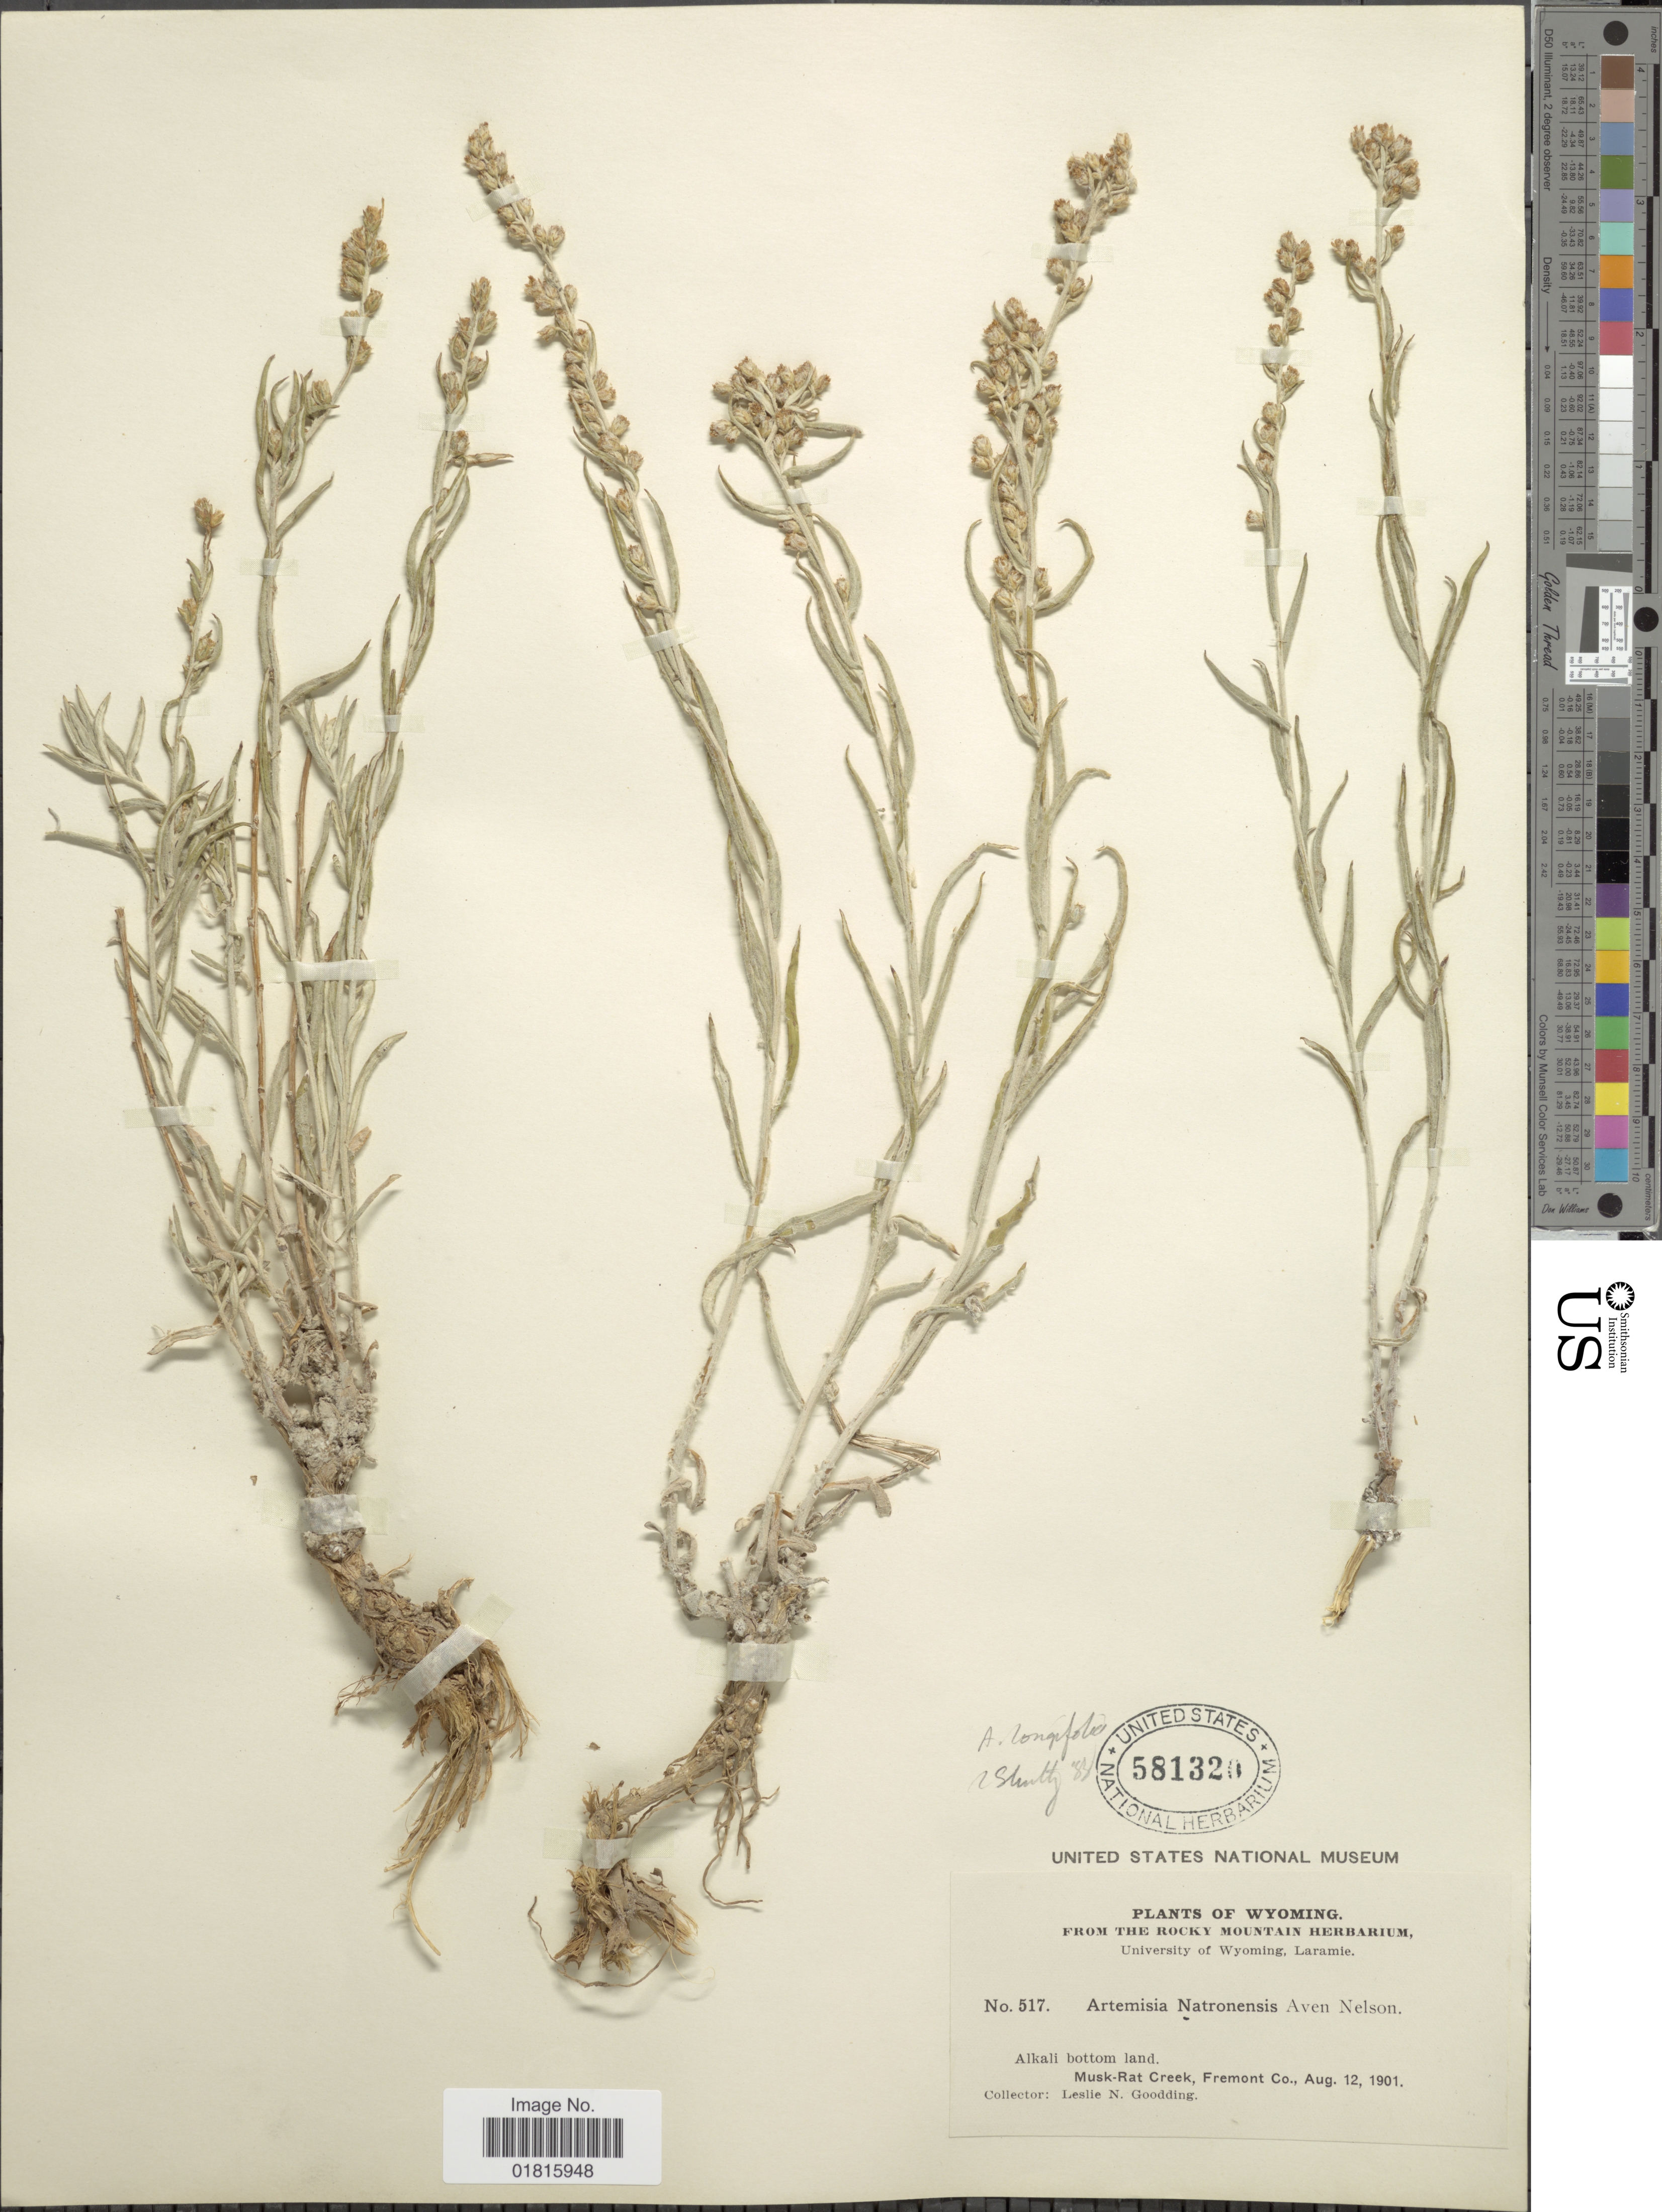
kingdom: Plantae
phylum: Tracheophyta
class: Magnoliopsida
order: Asterales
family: Asteraceae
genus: Artemisia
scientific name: Artemisia longifolia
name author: Nutt.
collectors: L. N. Goodding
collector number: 517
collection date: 1901-08-12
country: United States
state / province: Wyoming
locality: Alkali bottom land. Musk-Rat Creek, Fremont Co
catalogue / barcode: US 581320